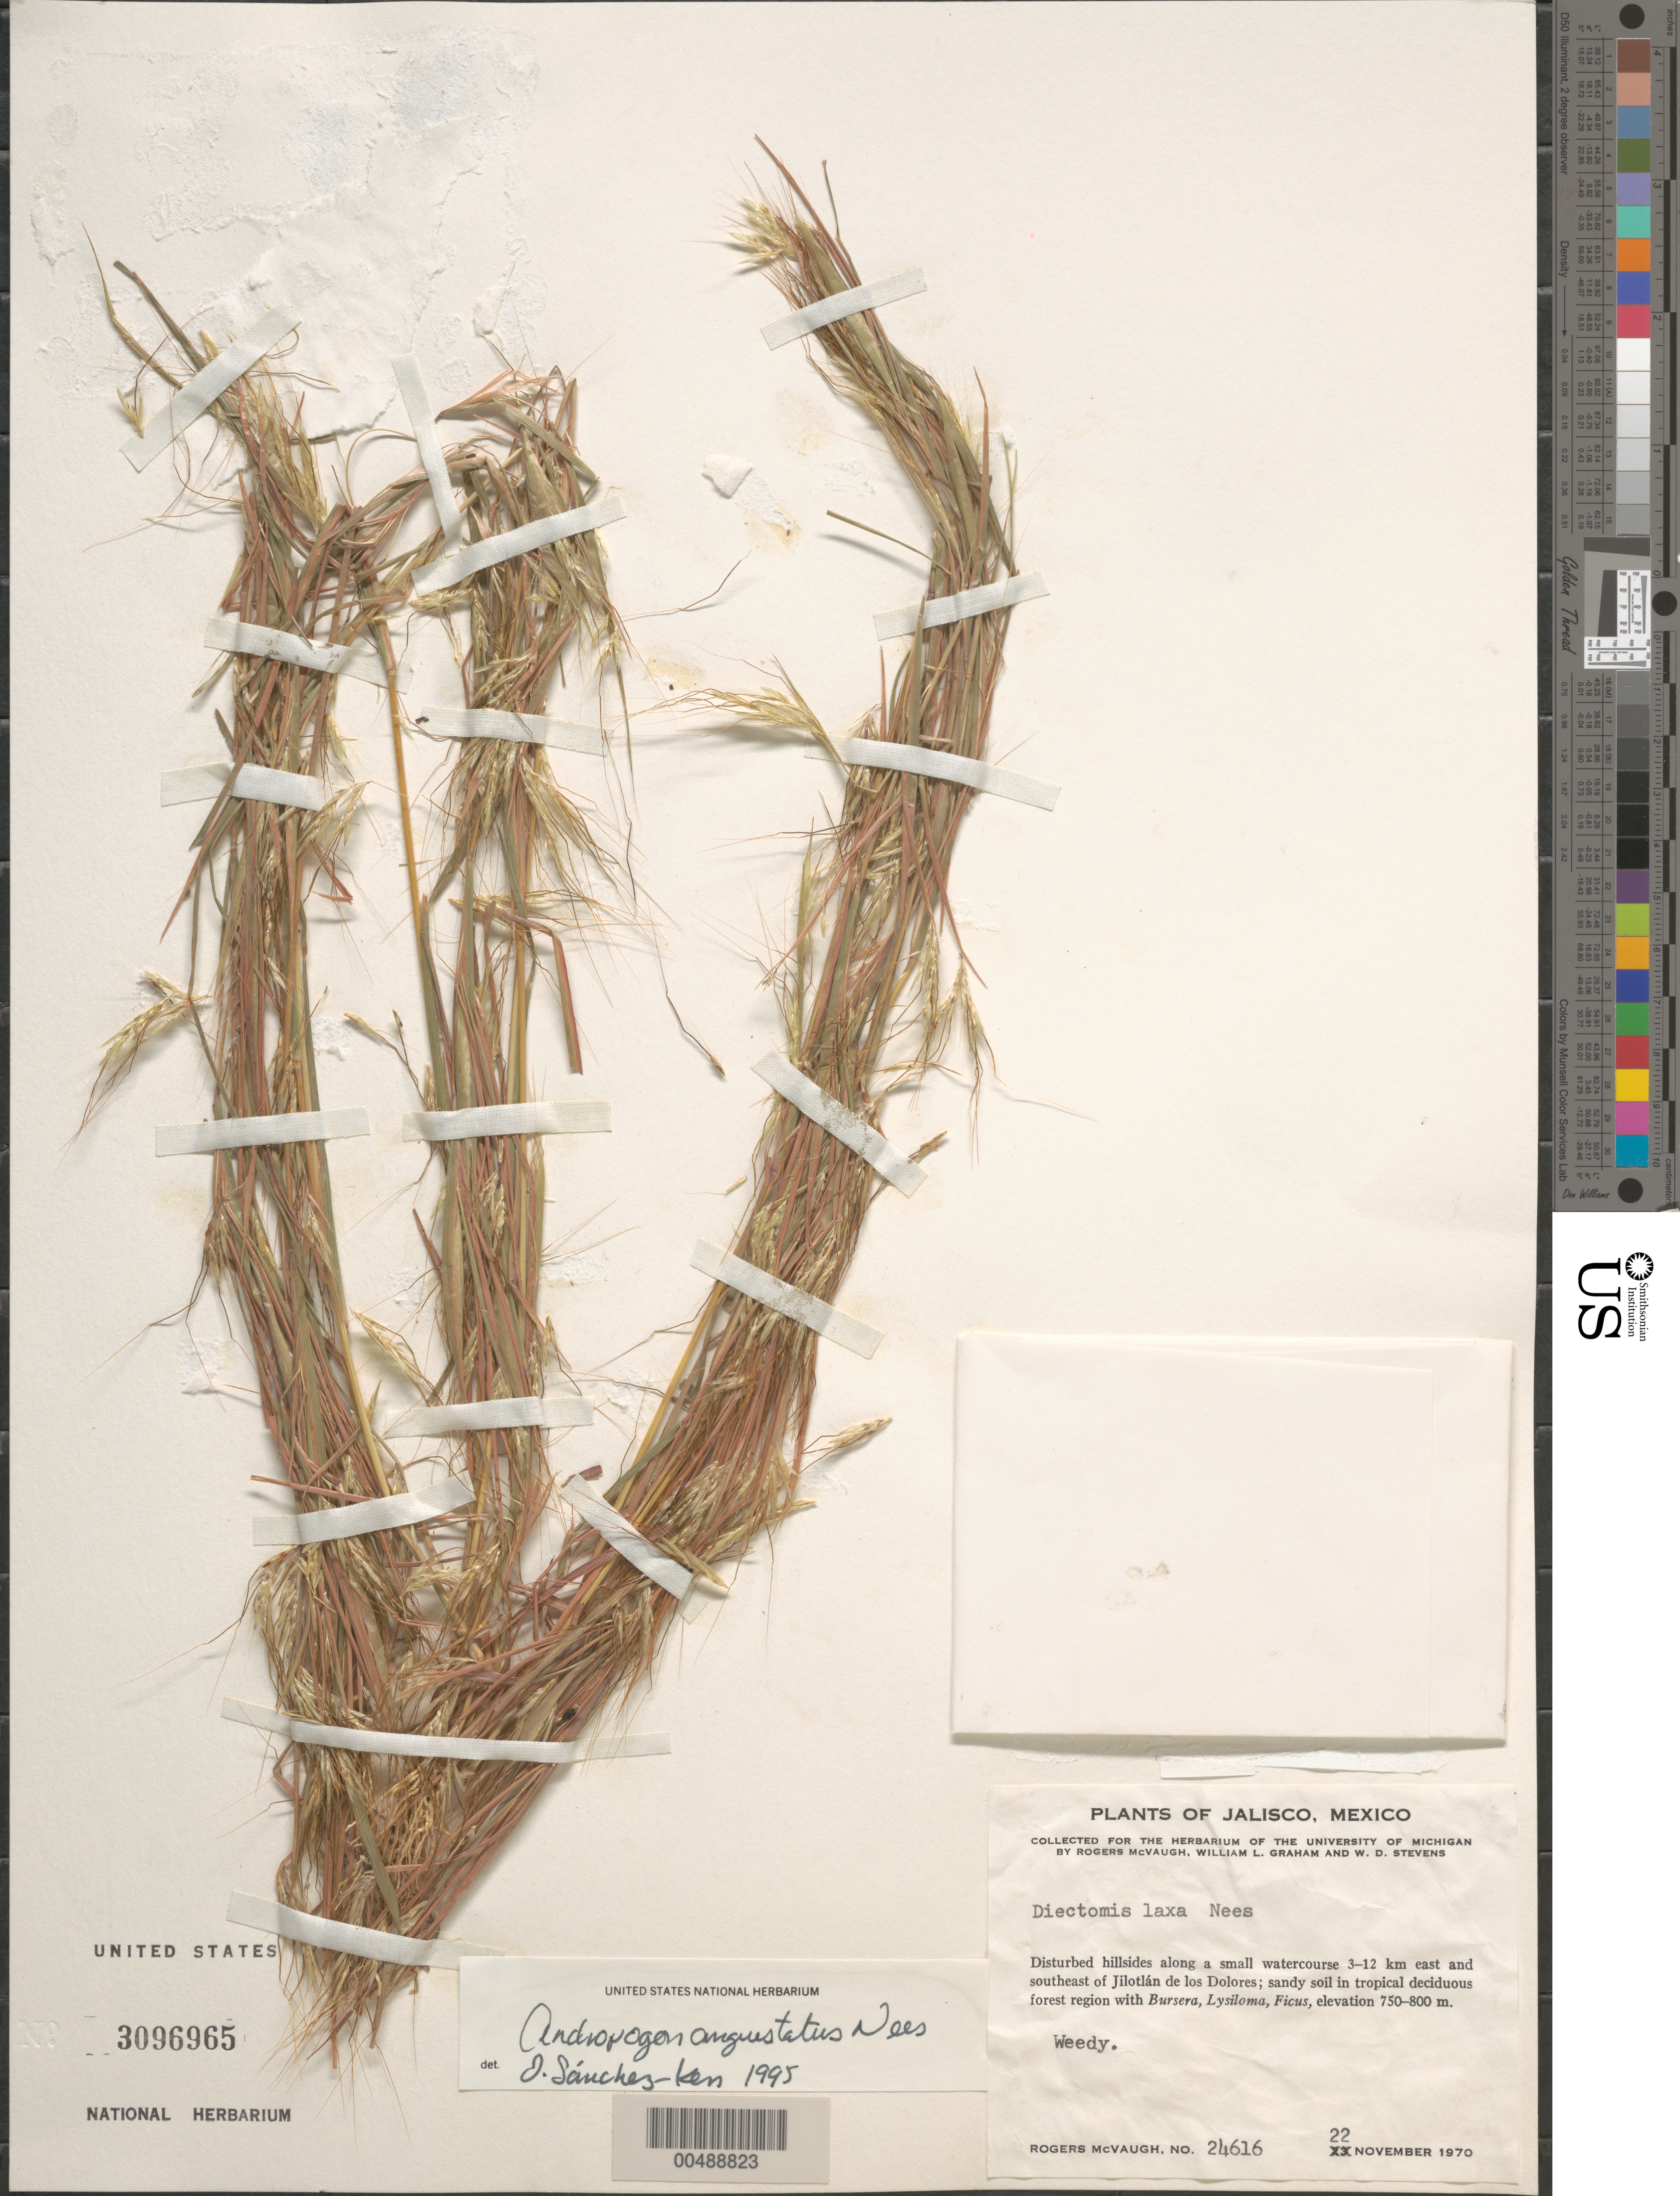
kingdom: Plantae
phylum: Tracheophyta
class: Liliopsida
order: Poales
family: Poaceae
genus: Andropogon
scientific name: Andropogon angustatus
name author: (J. Presl) Steud.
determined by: Sánchez-Ken, J. G.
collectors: R. McVaugh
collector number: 24616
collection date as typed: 22 Nov 1970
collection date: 1970-11-22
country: Mexico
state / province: Jalisco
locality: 3-12 km E and SE of Jilotlán de los Dolores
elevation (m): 750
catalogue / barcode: US 3096965